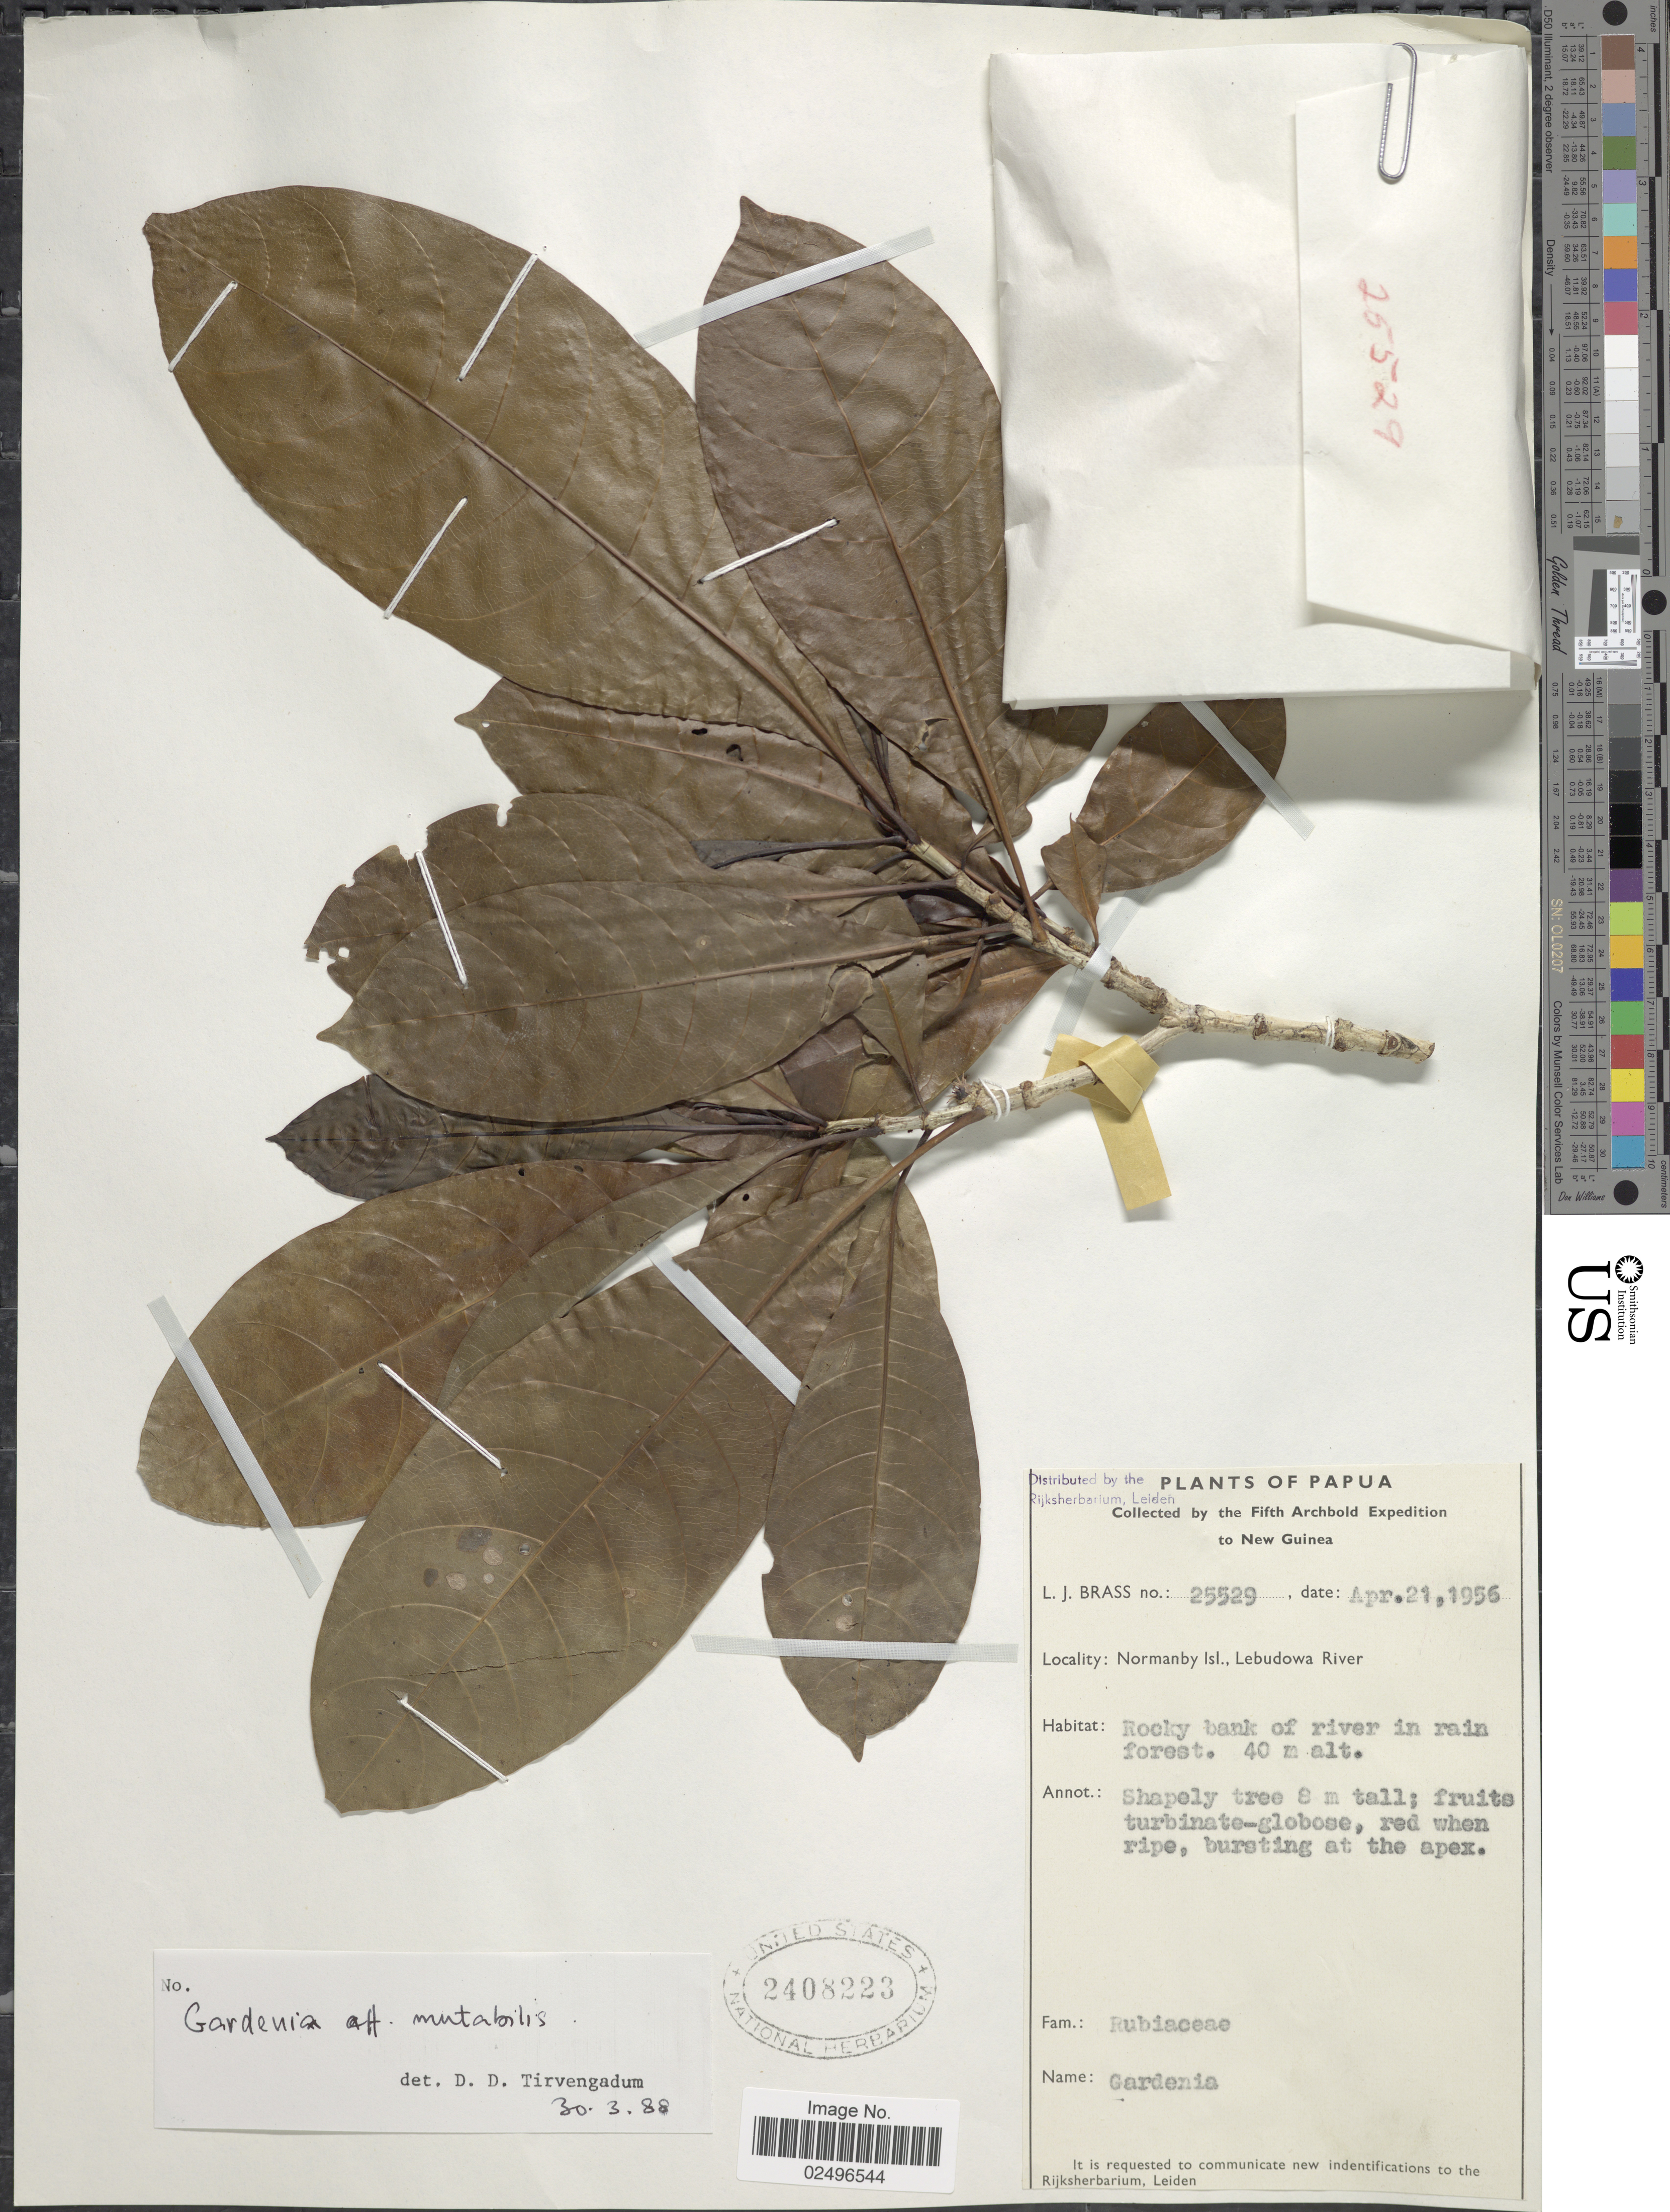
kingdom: Plantae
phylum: Tracheophyta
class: Magnoliopsida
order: Gentianales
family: Rubiaceae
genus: Gardenia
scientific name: Gardenia mutabilis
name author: Reinw.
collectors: L. J. Brass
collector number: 25529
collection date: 1956-04-21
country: Papua New Guinea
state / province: Milne Bay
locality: Normanby Isl., Lebudowa River, Rocky bank of river in rain forest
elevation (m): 40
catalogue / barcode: US 2408223